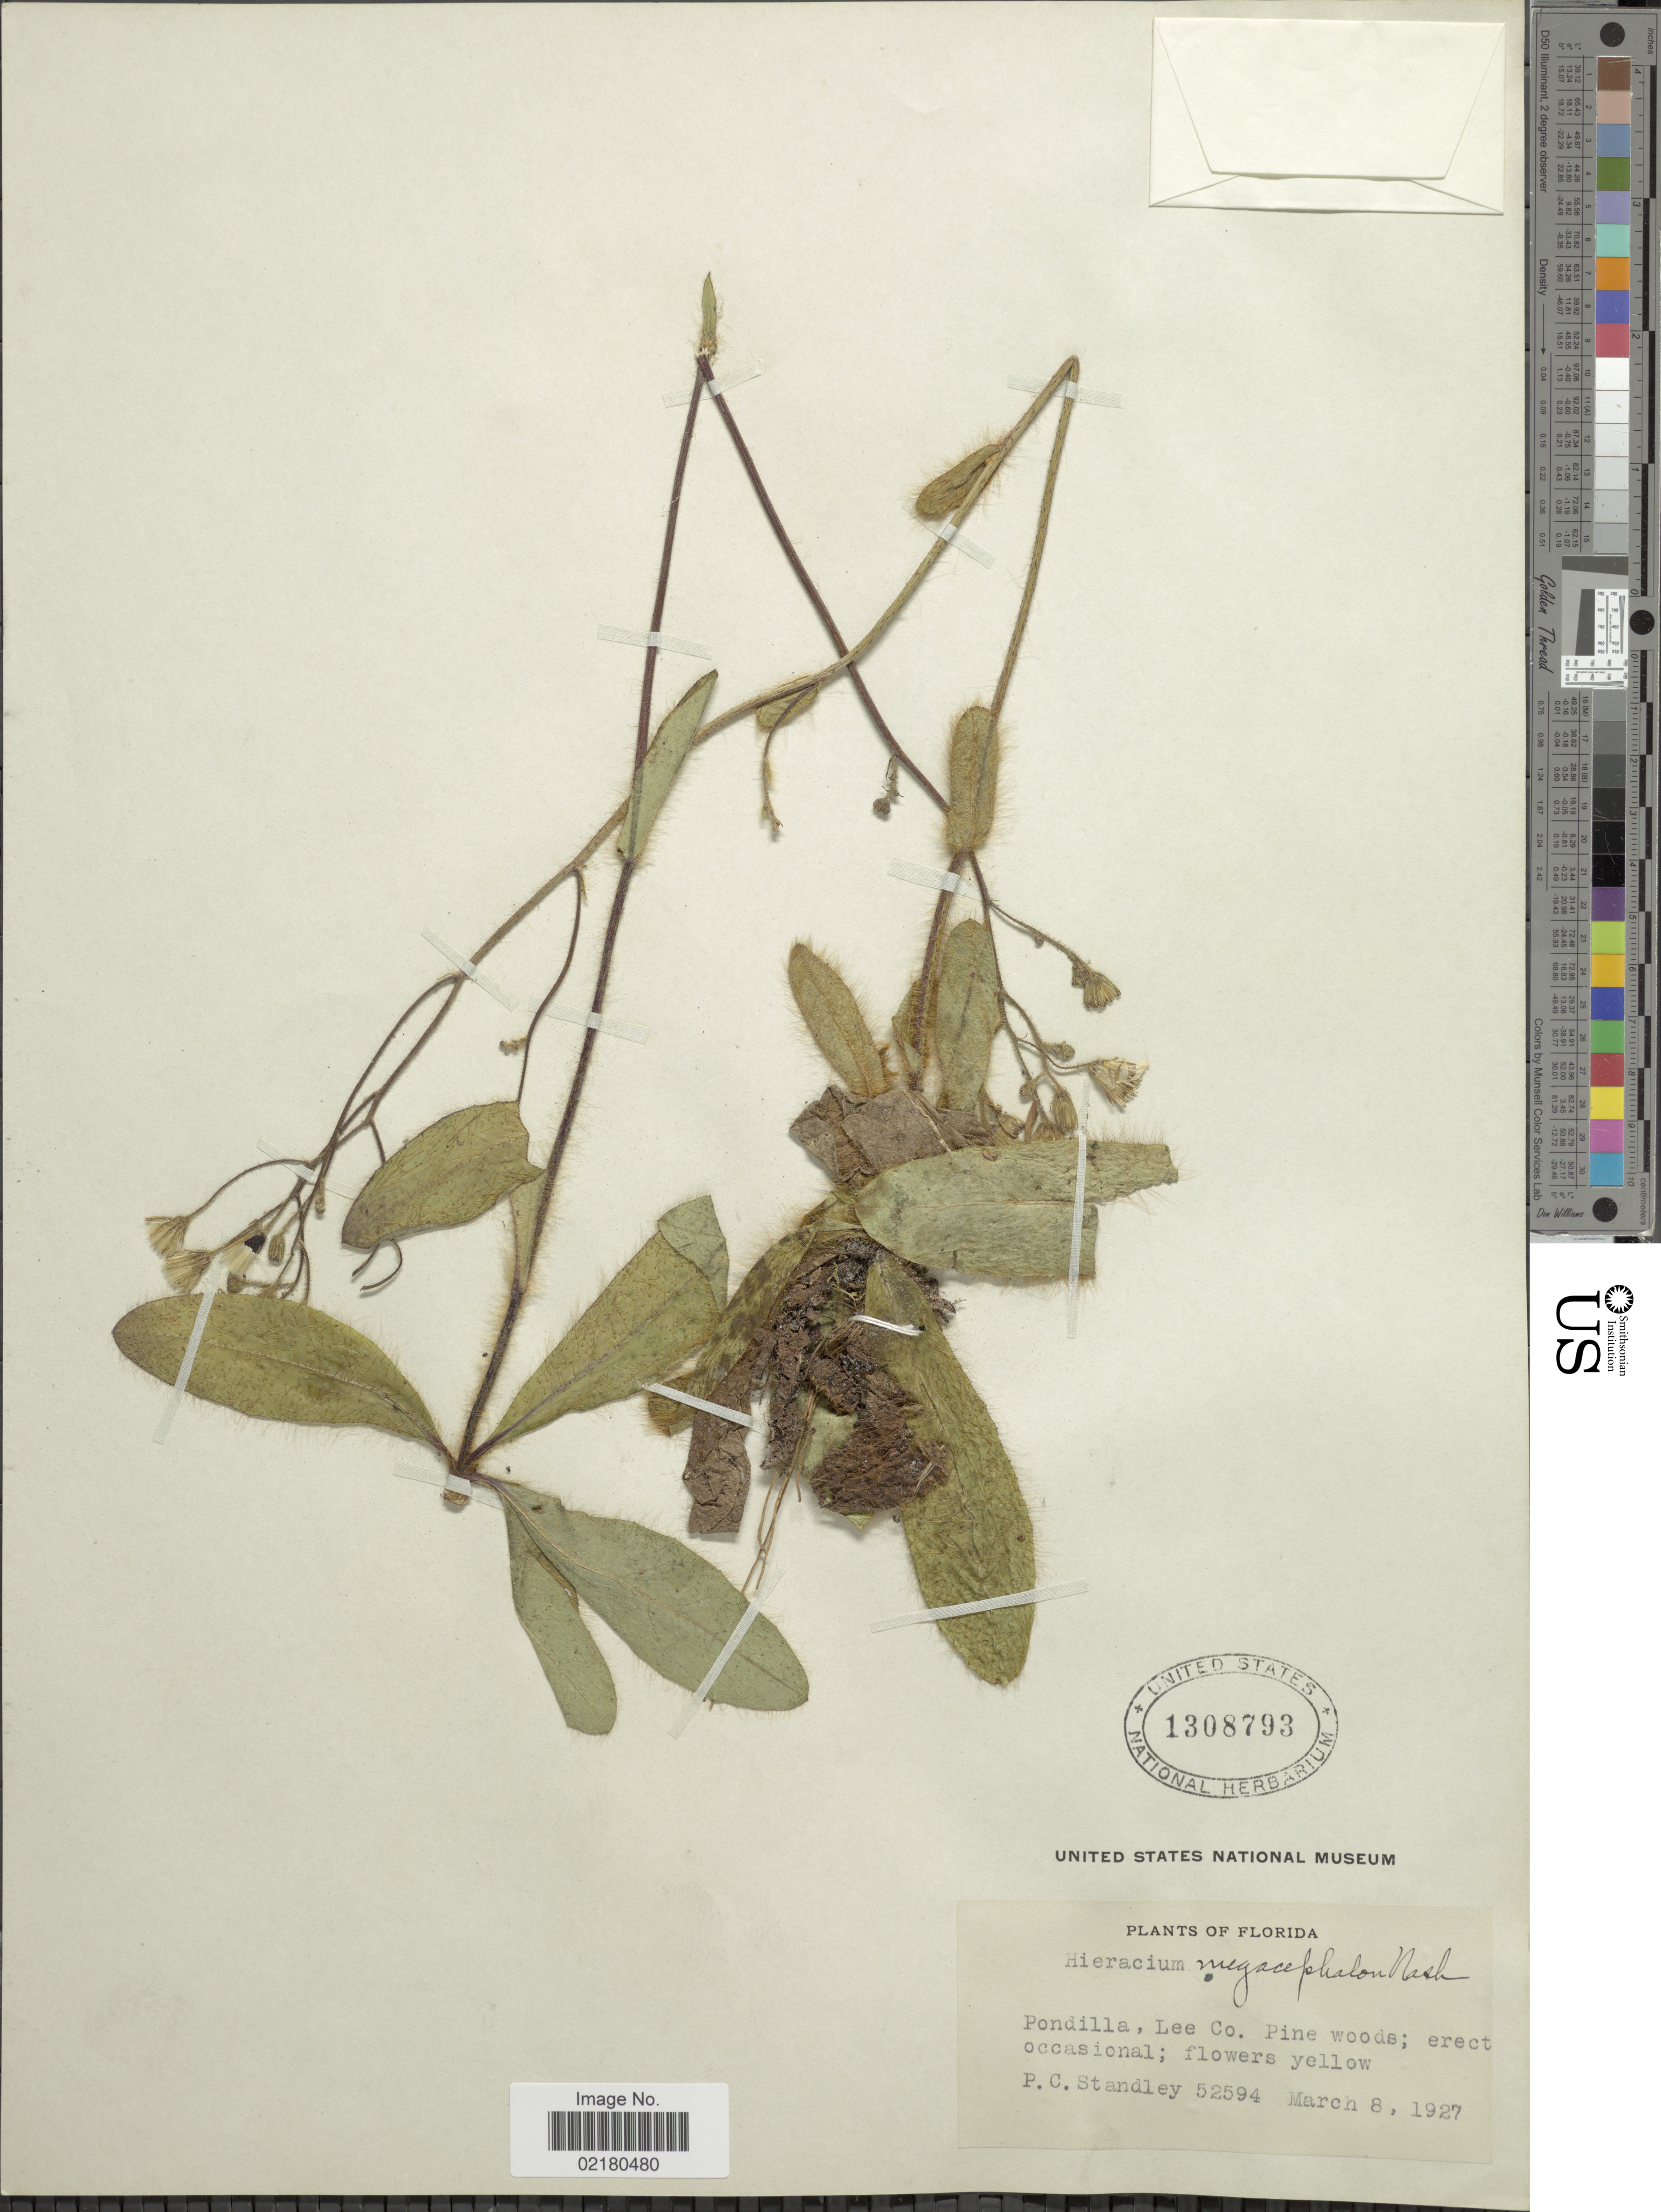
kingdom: Plantae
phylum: Tracheophyta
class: Magnoliopsida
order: Asterales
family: Asteraceae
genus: Hieracium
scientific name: Hieracium megacephalon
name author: Nash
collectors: P. C. Standley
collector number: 52594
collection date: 1927-03-08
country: United States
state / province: Florida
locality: Pondilla, Lee Co.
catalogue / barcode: US 1308793